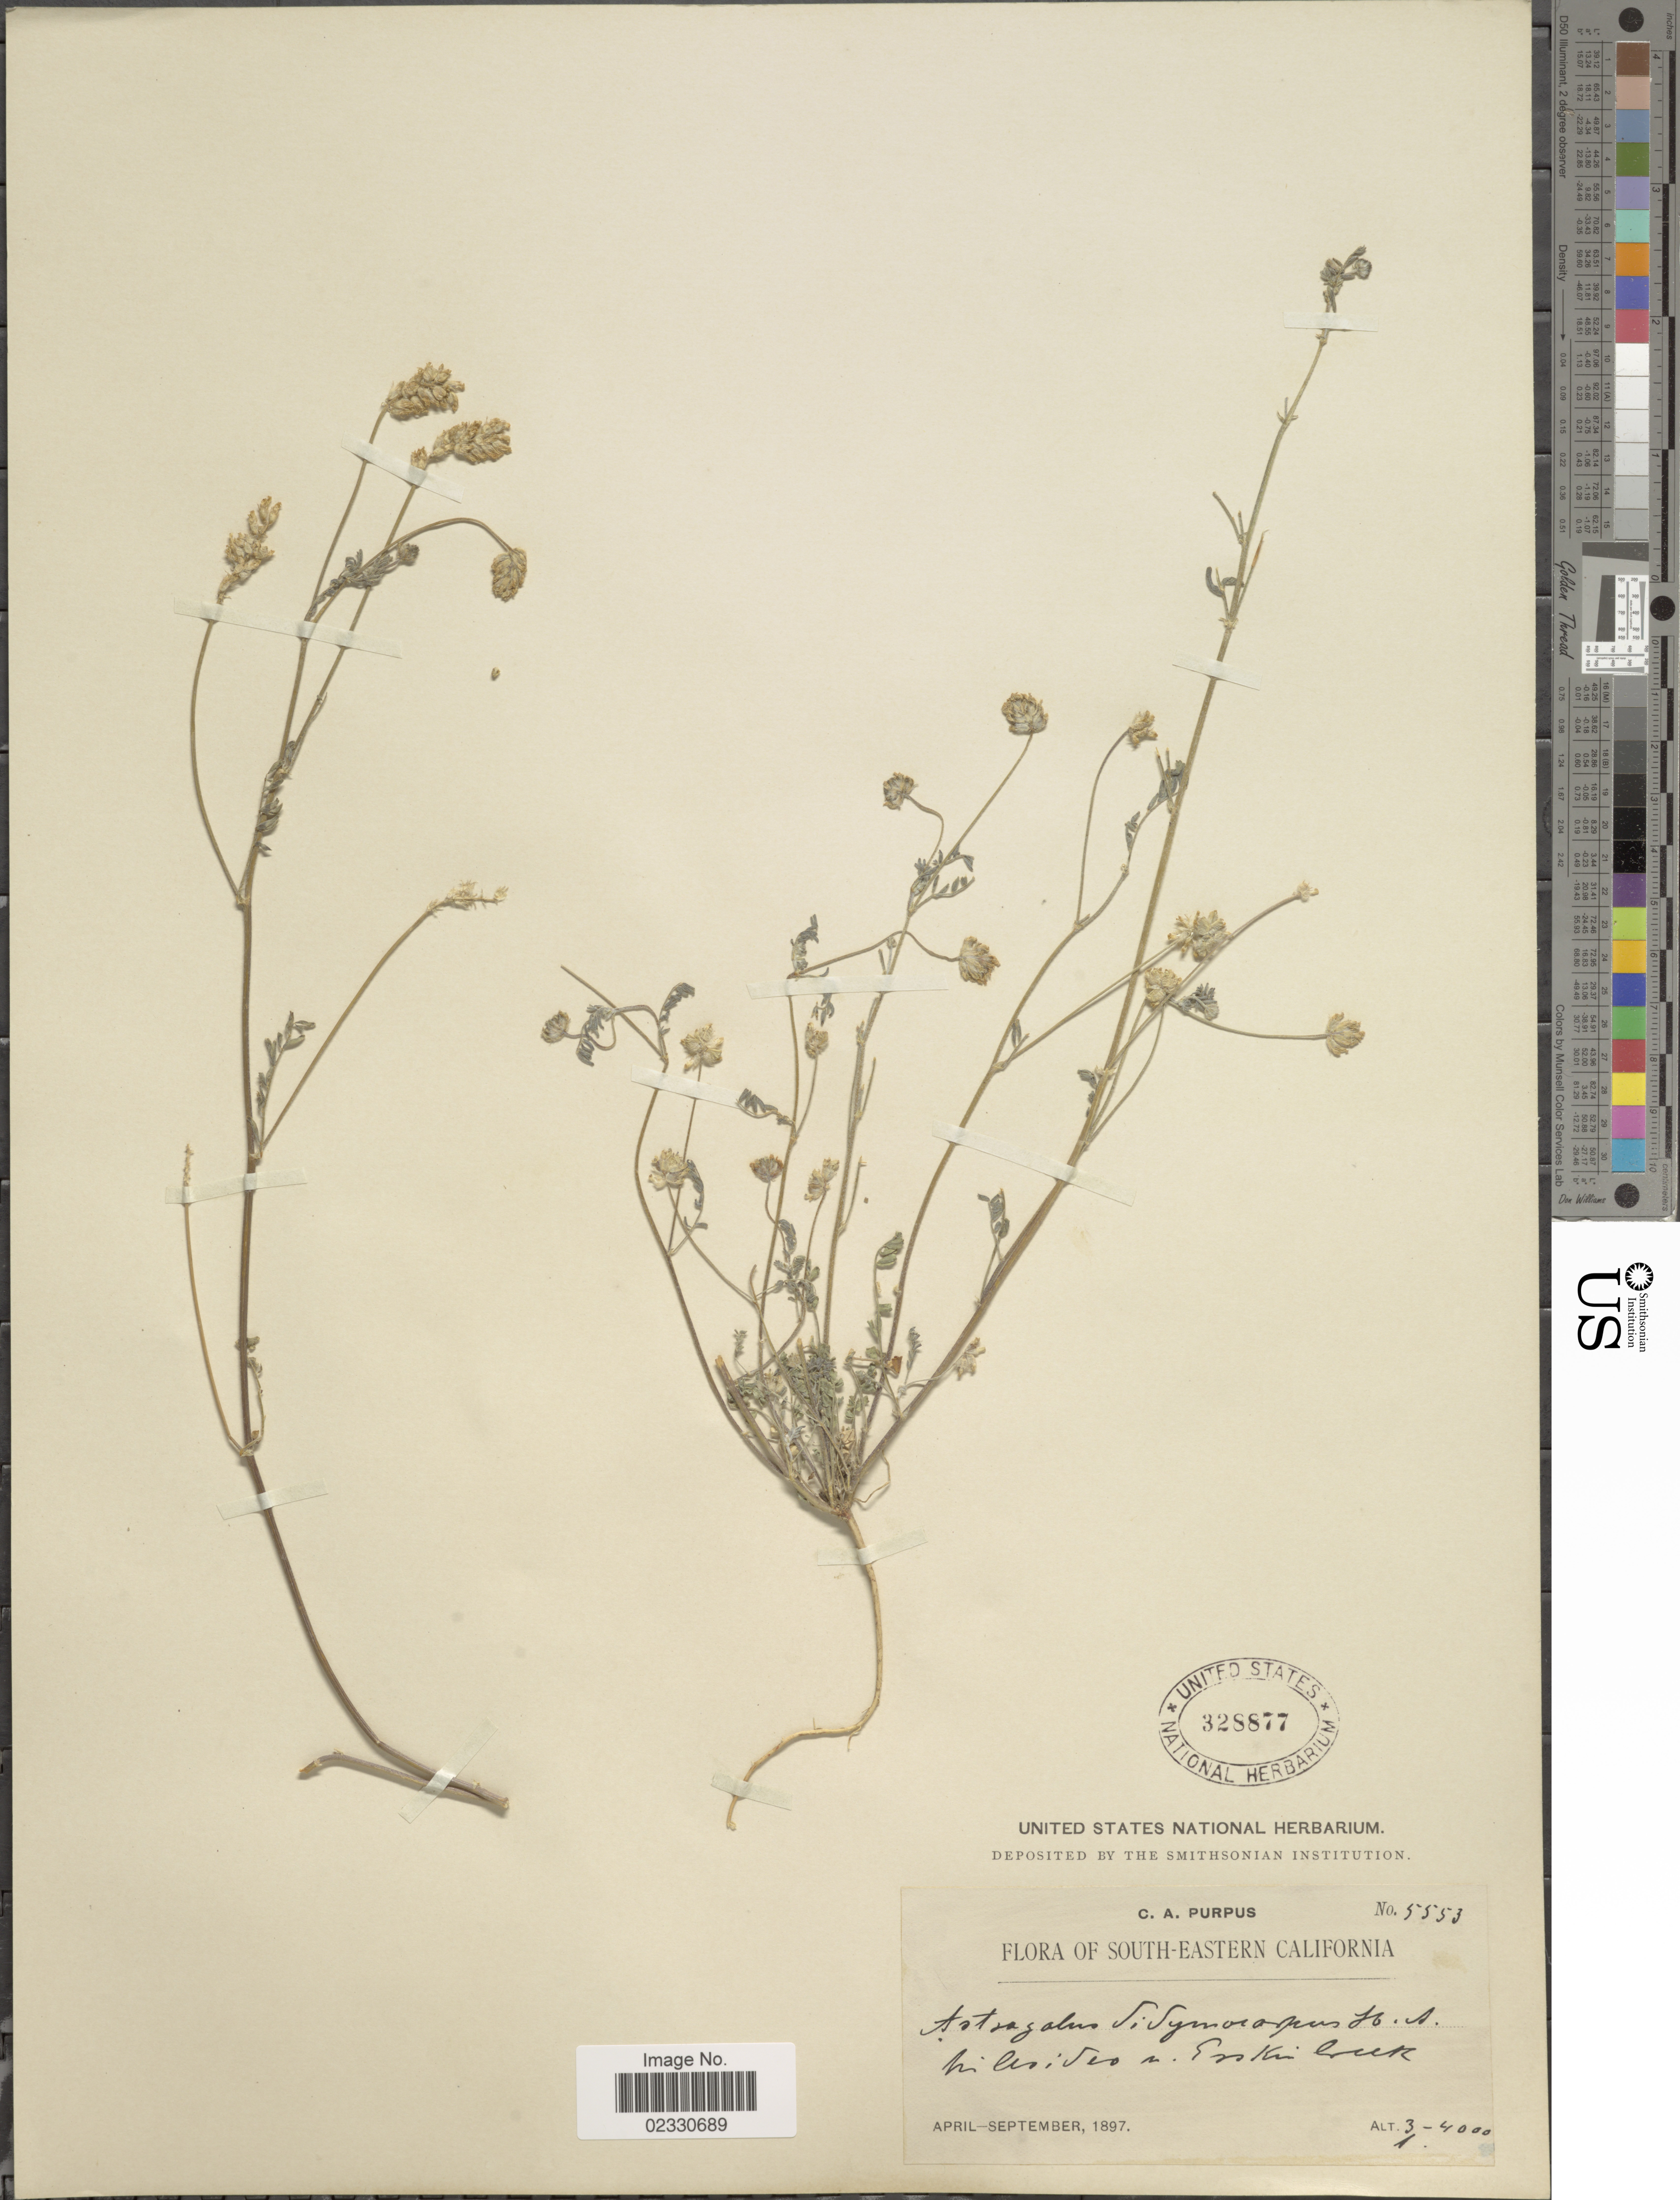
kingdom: Plantae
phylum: Tracheophyta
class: Magnoliopsida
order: Fabales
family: Fabaceae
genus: Astragalus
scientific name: Astragalus dispermus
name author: A. Gray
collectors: C. A. Purpus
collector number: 5553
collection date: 1897-04/1897-09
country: United States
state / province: California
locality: Southeastern California, hillsides n. Erskin Creek.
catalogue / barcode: US 328877